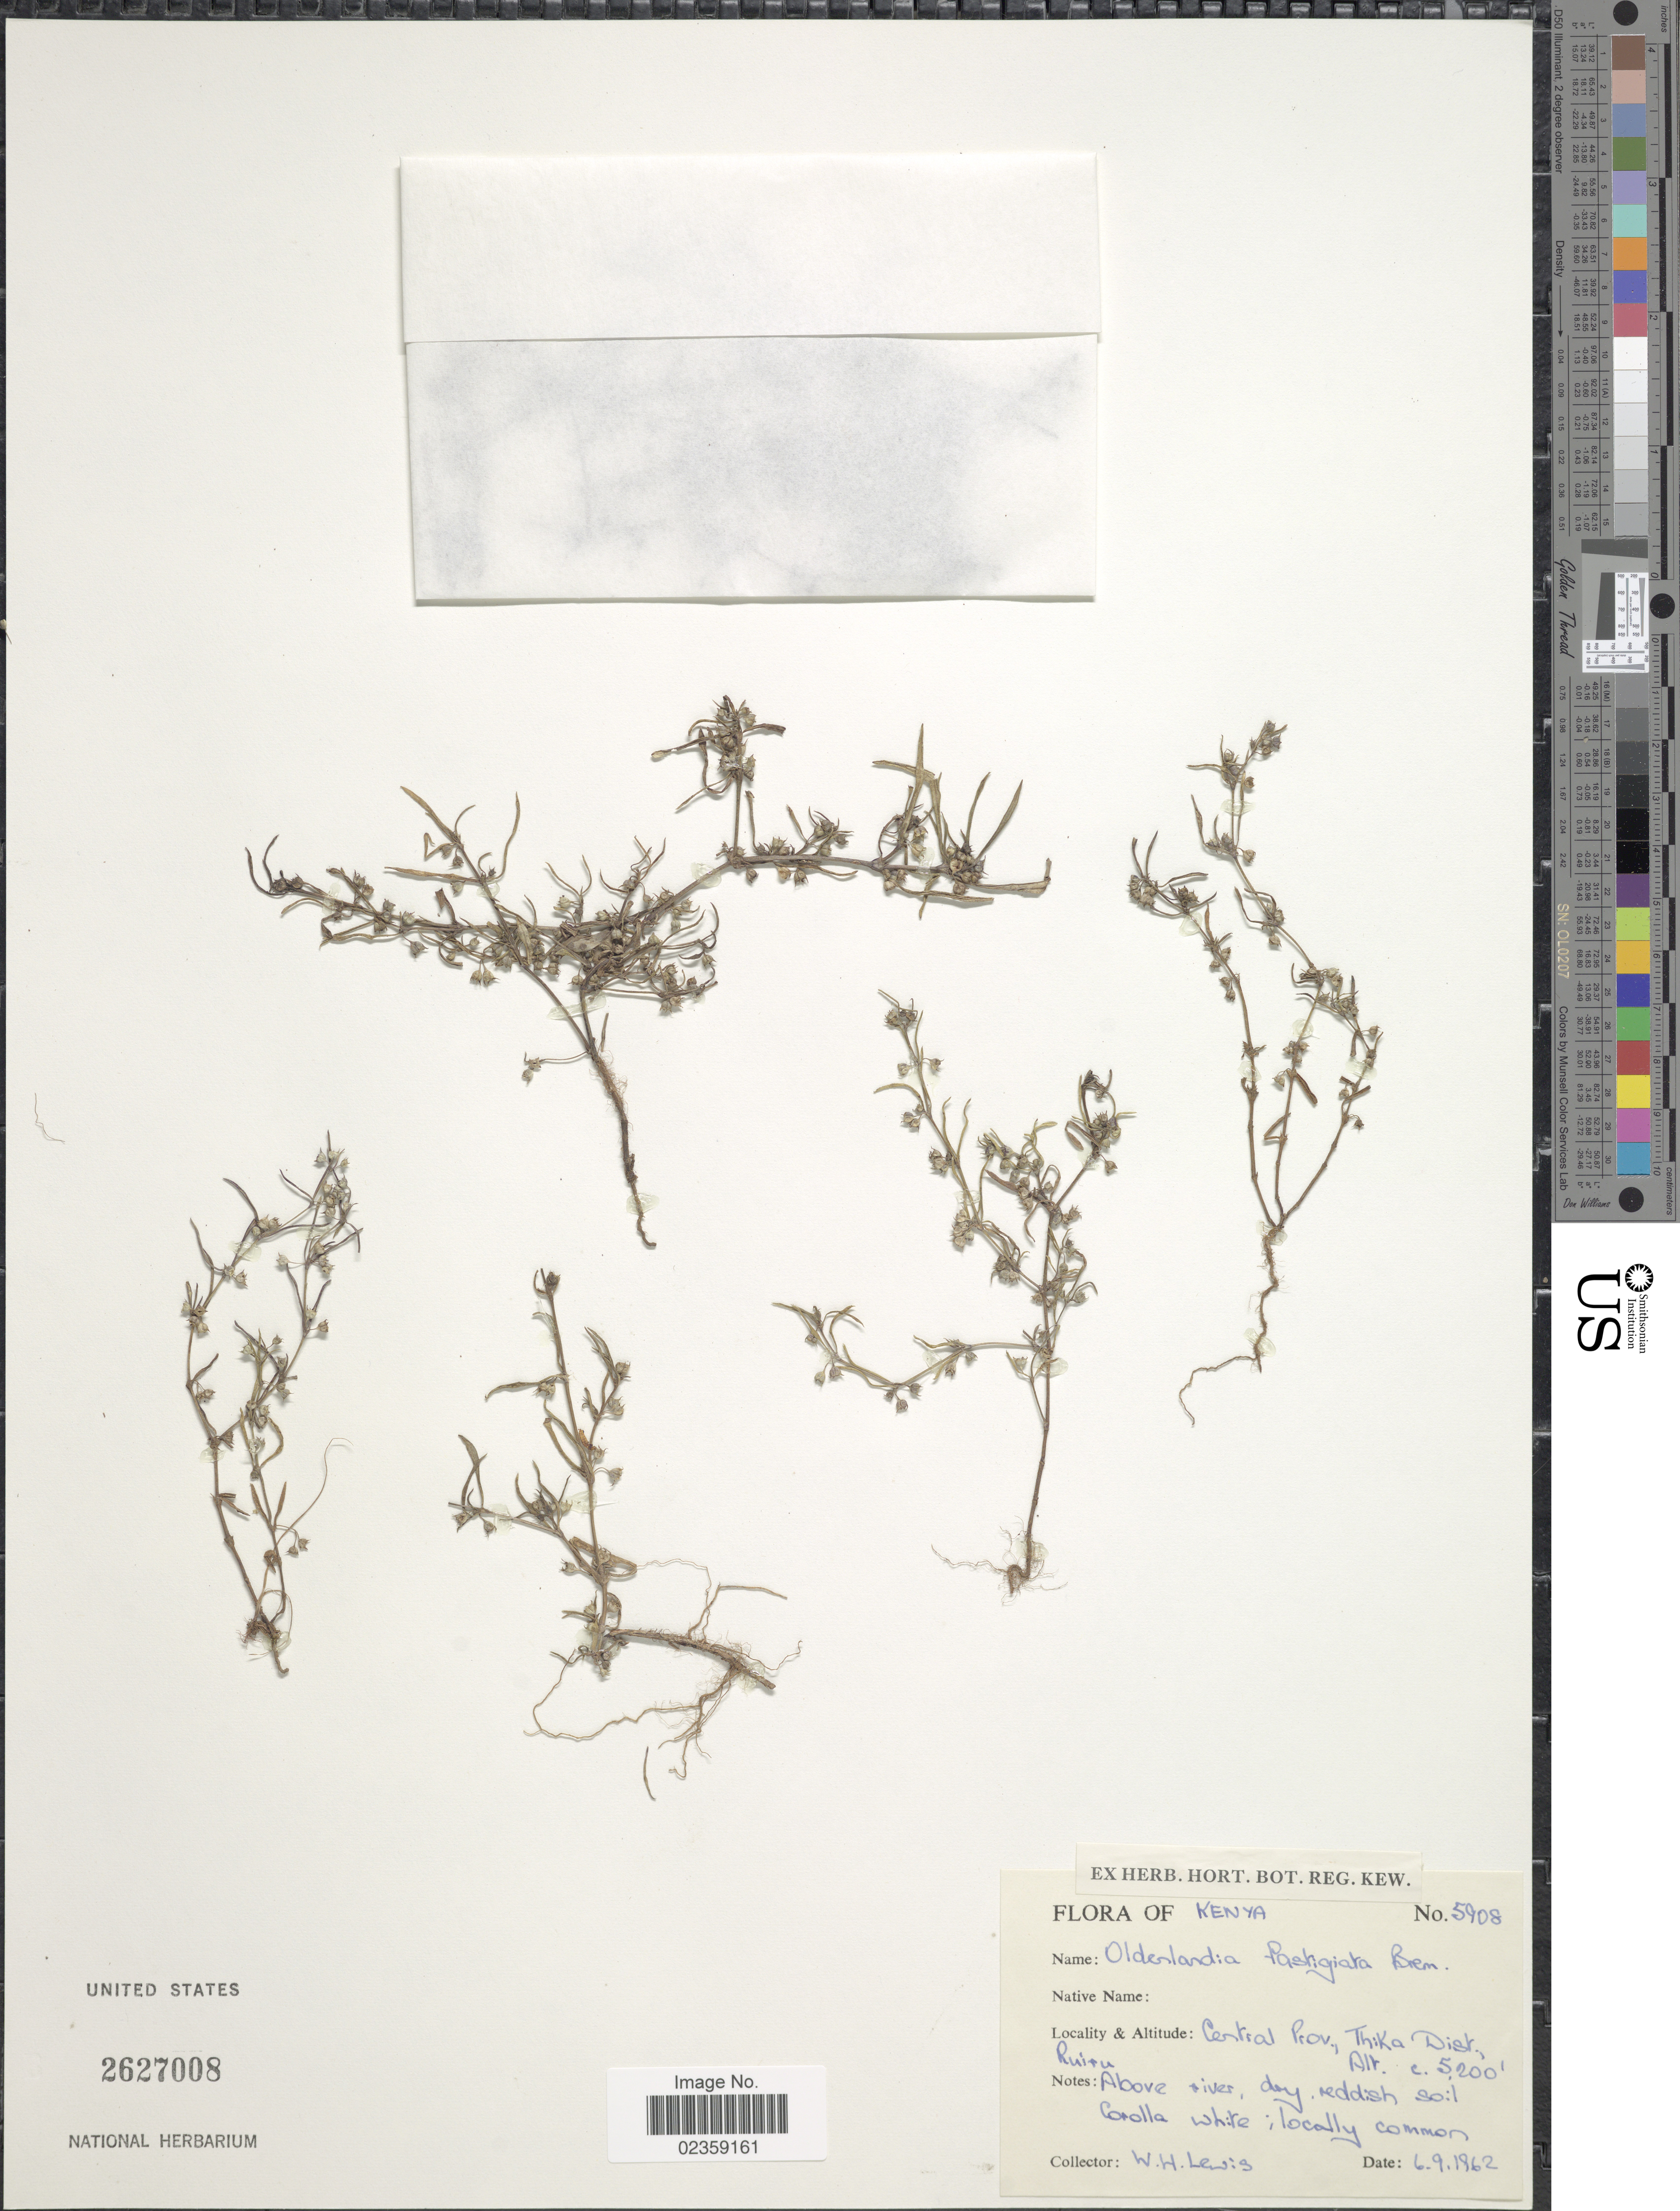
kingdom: Plantae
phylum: Tracheophyta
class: Magnoliopsida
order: Gentianales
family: Rubiaceae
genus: Oldenlandia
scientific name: Oldenlandia fastigiata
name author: Bremek.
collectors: W. H. Lewis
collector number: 5908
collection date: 1962-09-06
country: Kenya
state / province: Kiambu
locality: Central Prov., Thika Dist., Ruitu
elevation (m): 1585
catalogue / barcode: US 2627008